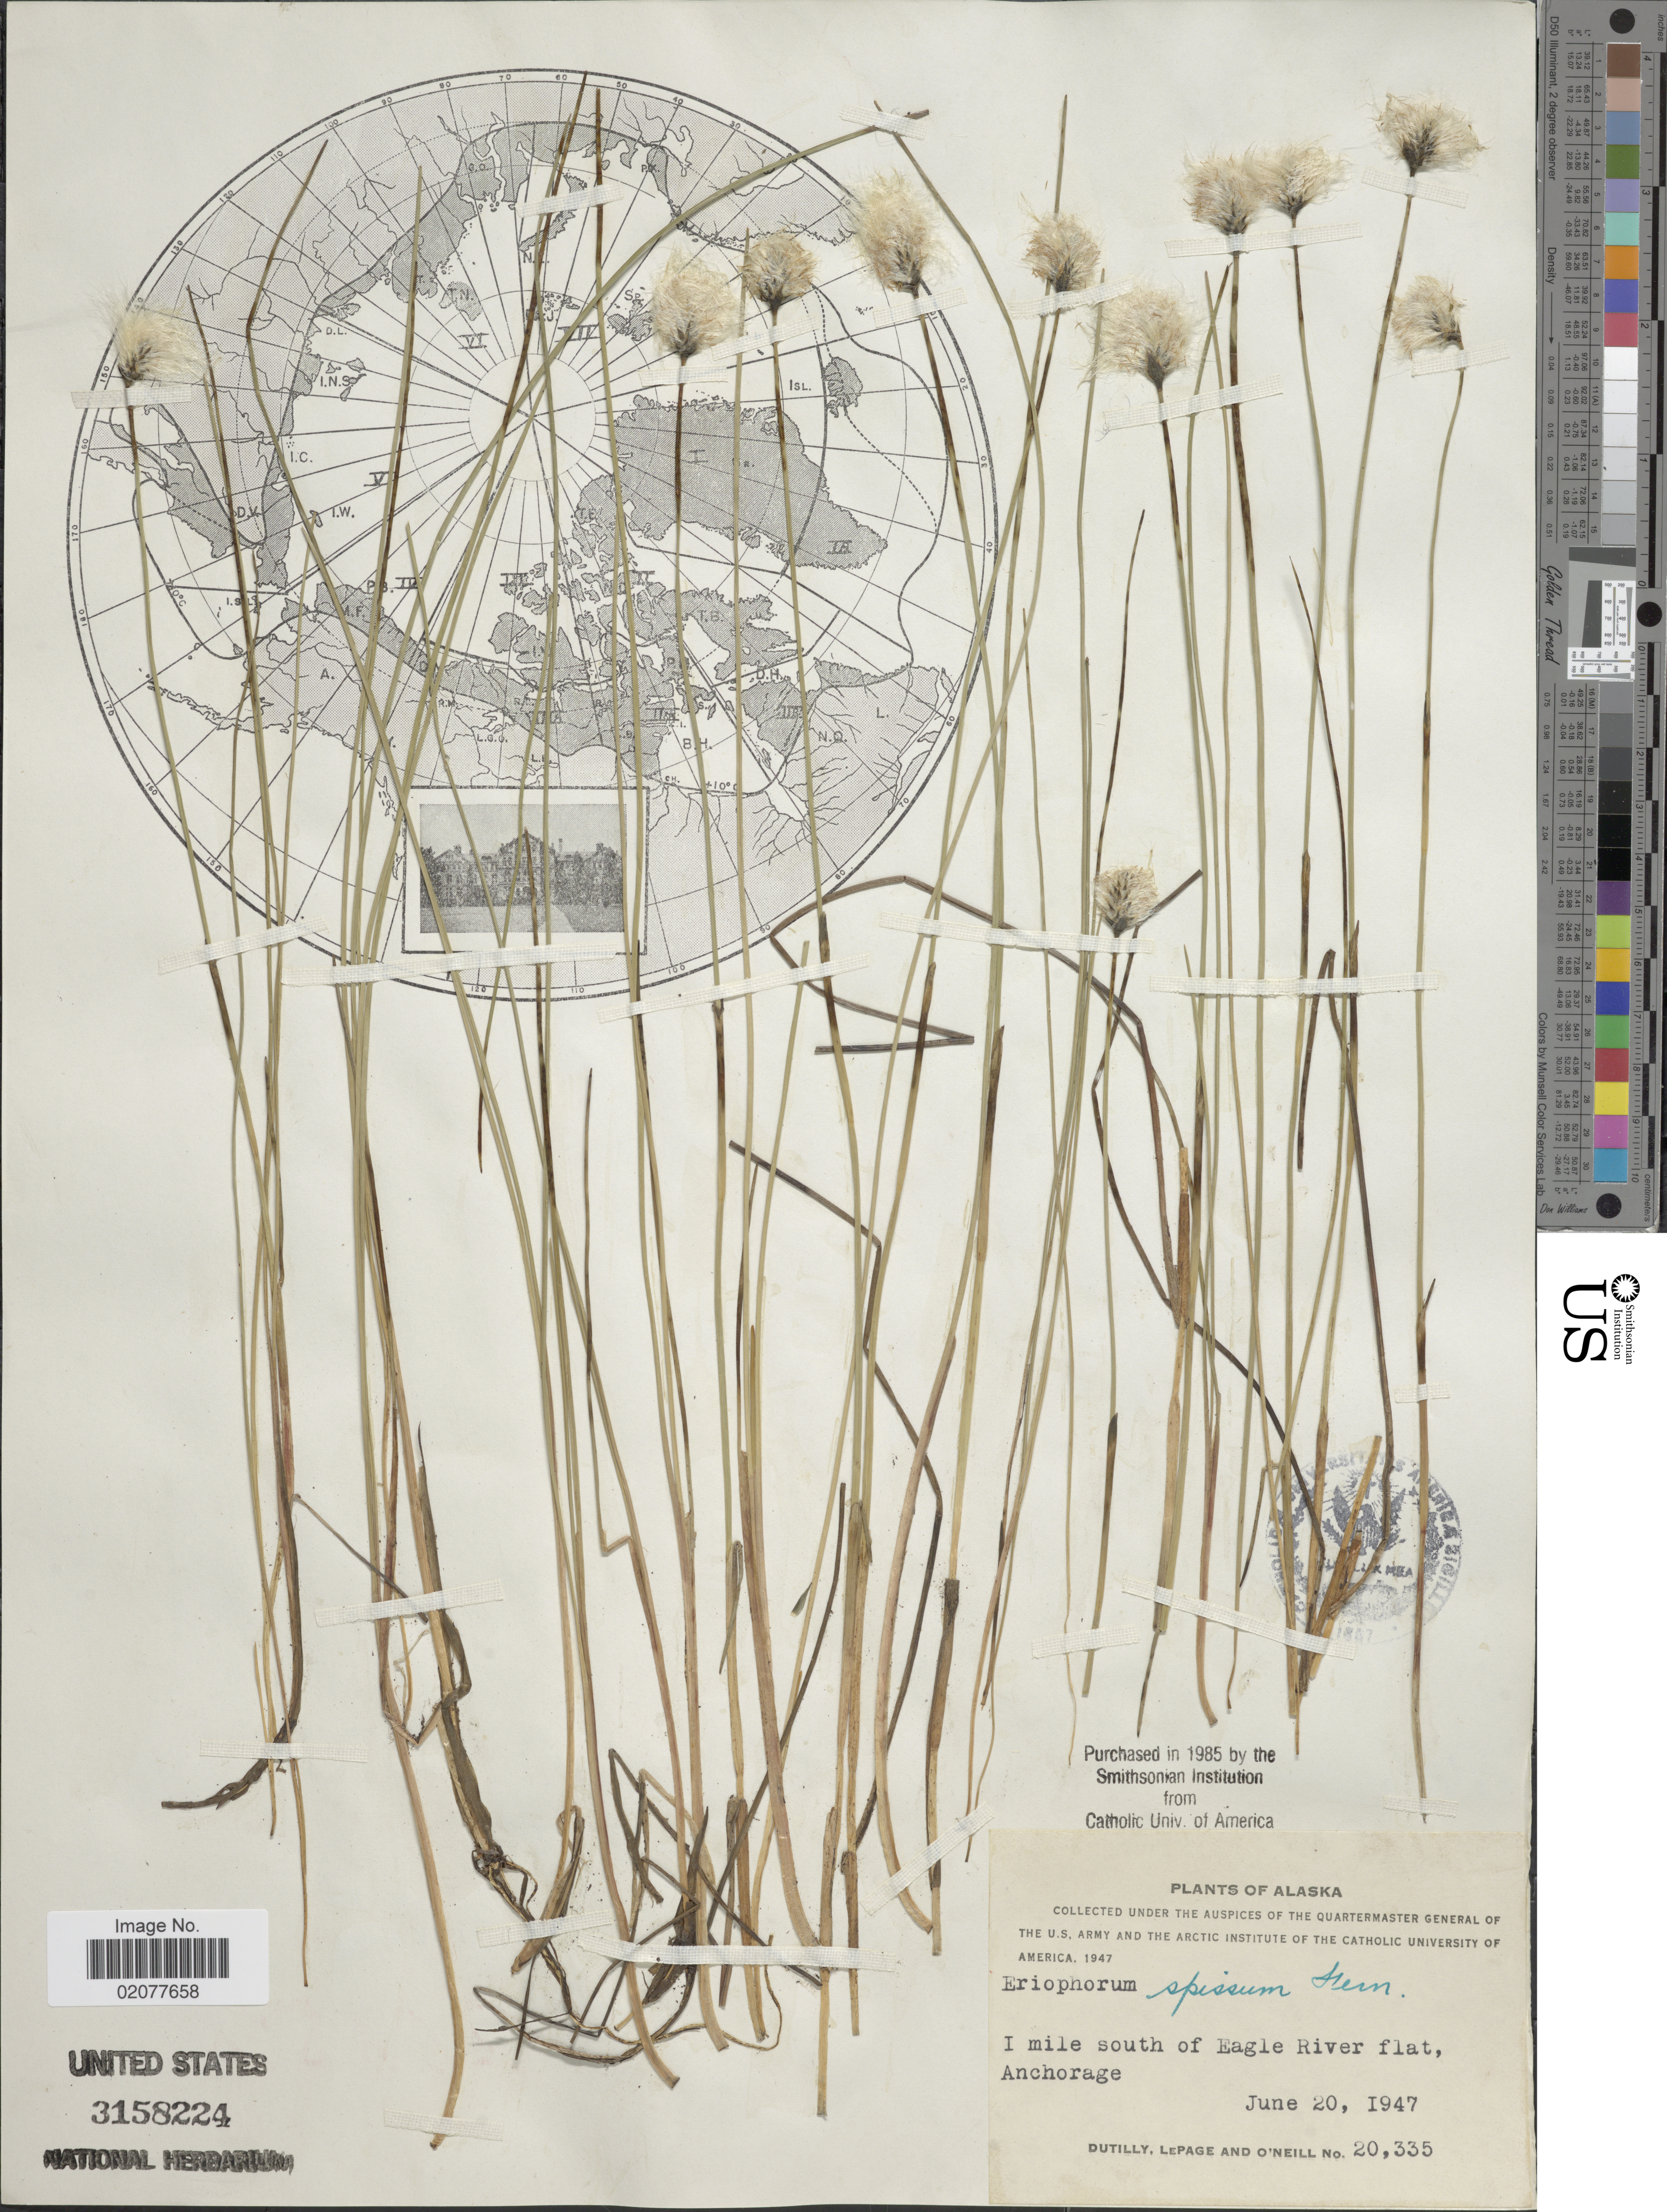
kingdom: Plantae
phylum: Tracheophyta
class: Liliopsida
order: Poales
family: Cyperaceae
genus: Eriophorum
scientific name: Eriophorum spissum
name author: Fernald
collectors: -. Dutilly, -. LePage & O' Neill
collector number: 20335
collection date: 1947-06-20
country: United States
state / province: Alaska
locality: Alaska, 1 mile south of Eagle River flat, Anchorage.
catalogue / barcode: US 3158224